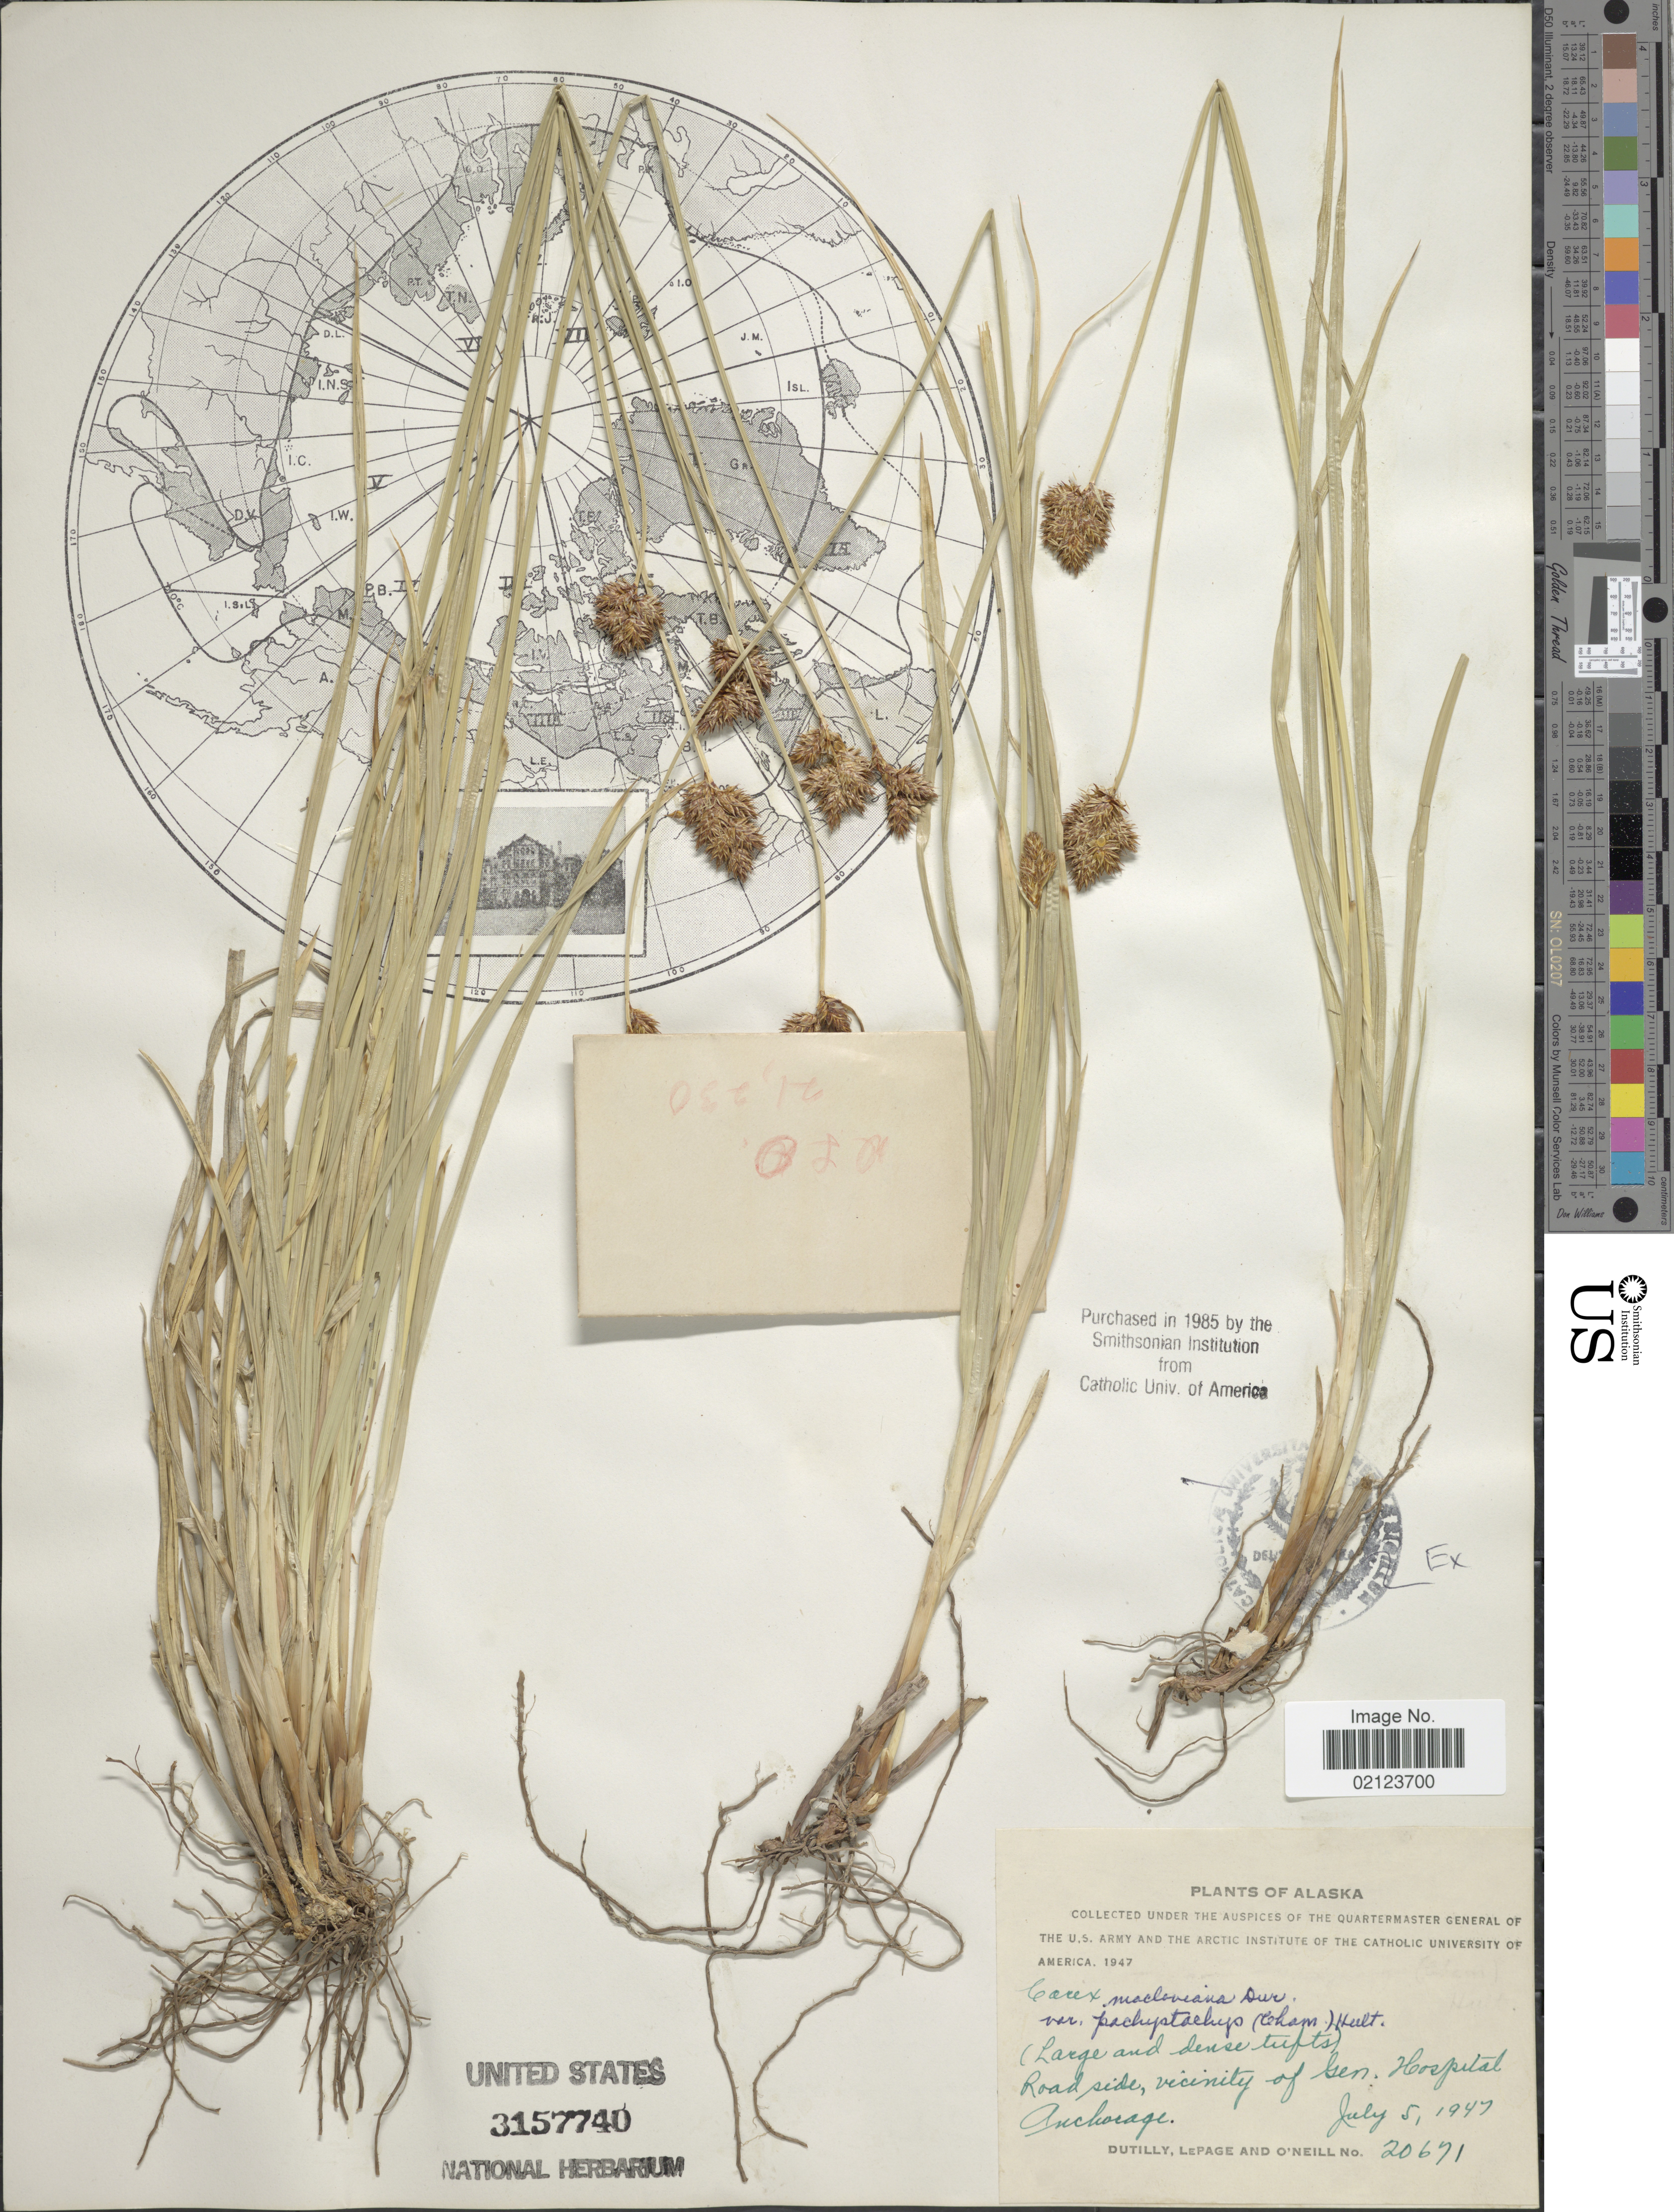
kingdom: Plantae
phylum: Tracheophyta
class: Liliopsida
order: Poales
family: Cyperaceae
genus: Carex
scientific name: Carex pachystachya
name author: Cham. ex Steud.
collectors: -. Dutilly, -. LePage & -. O'Neill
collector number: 20671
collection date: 1947-07-05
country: United States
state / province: Alaska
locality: Road side, vicinity of Gen. Hospital Anchorage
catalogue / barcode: US 3157740